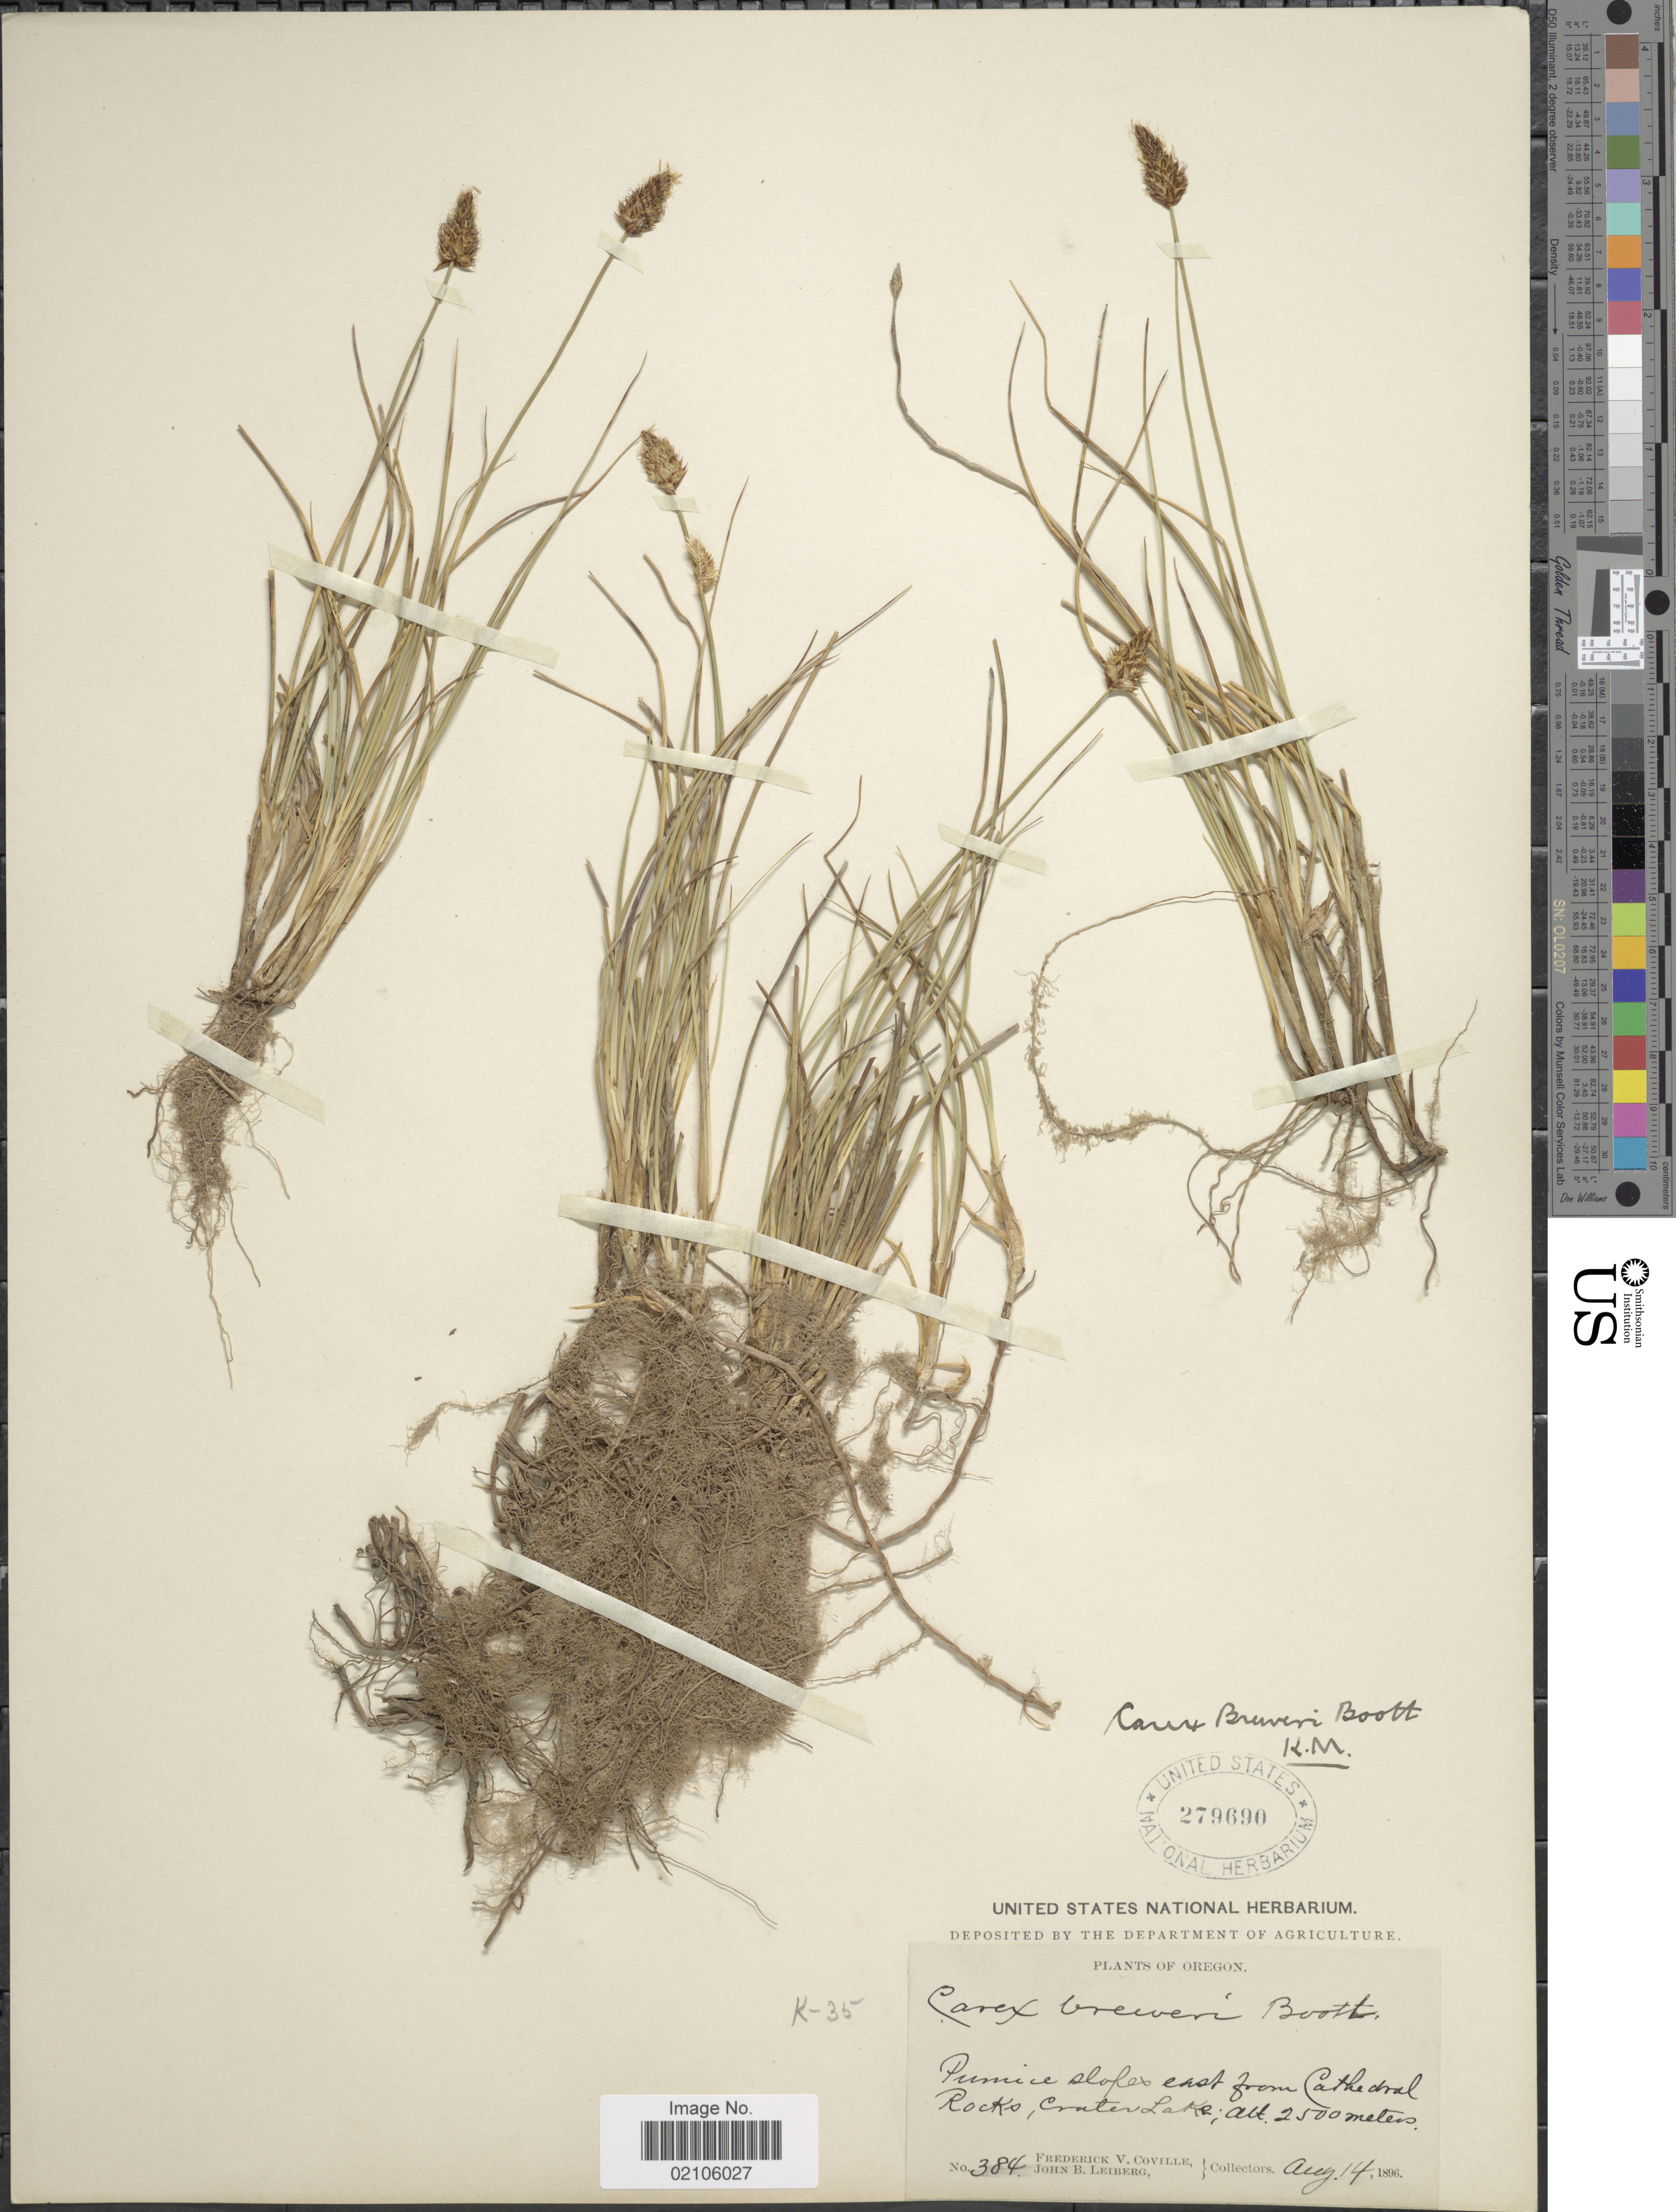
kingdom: Plantae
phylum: Tracheophyta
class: Liliopsida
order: Poales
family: Cyperaceae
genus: Carex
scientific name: Carex breweri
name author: Boott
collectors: F. V. Coville & J. B. Leiberg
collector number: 384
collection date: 1896-08-14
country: United States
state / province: Oregon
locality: Pumice slopes east from Cathedral Rocks, Crater Lake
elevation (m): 2500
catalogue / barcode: US 279690